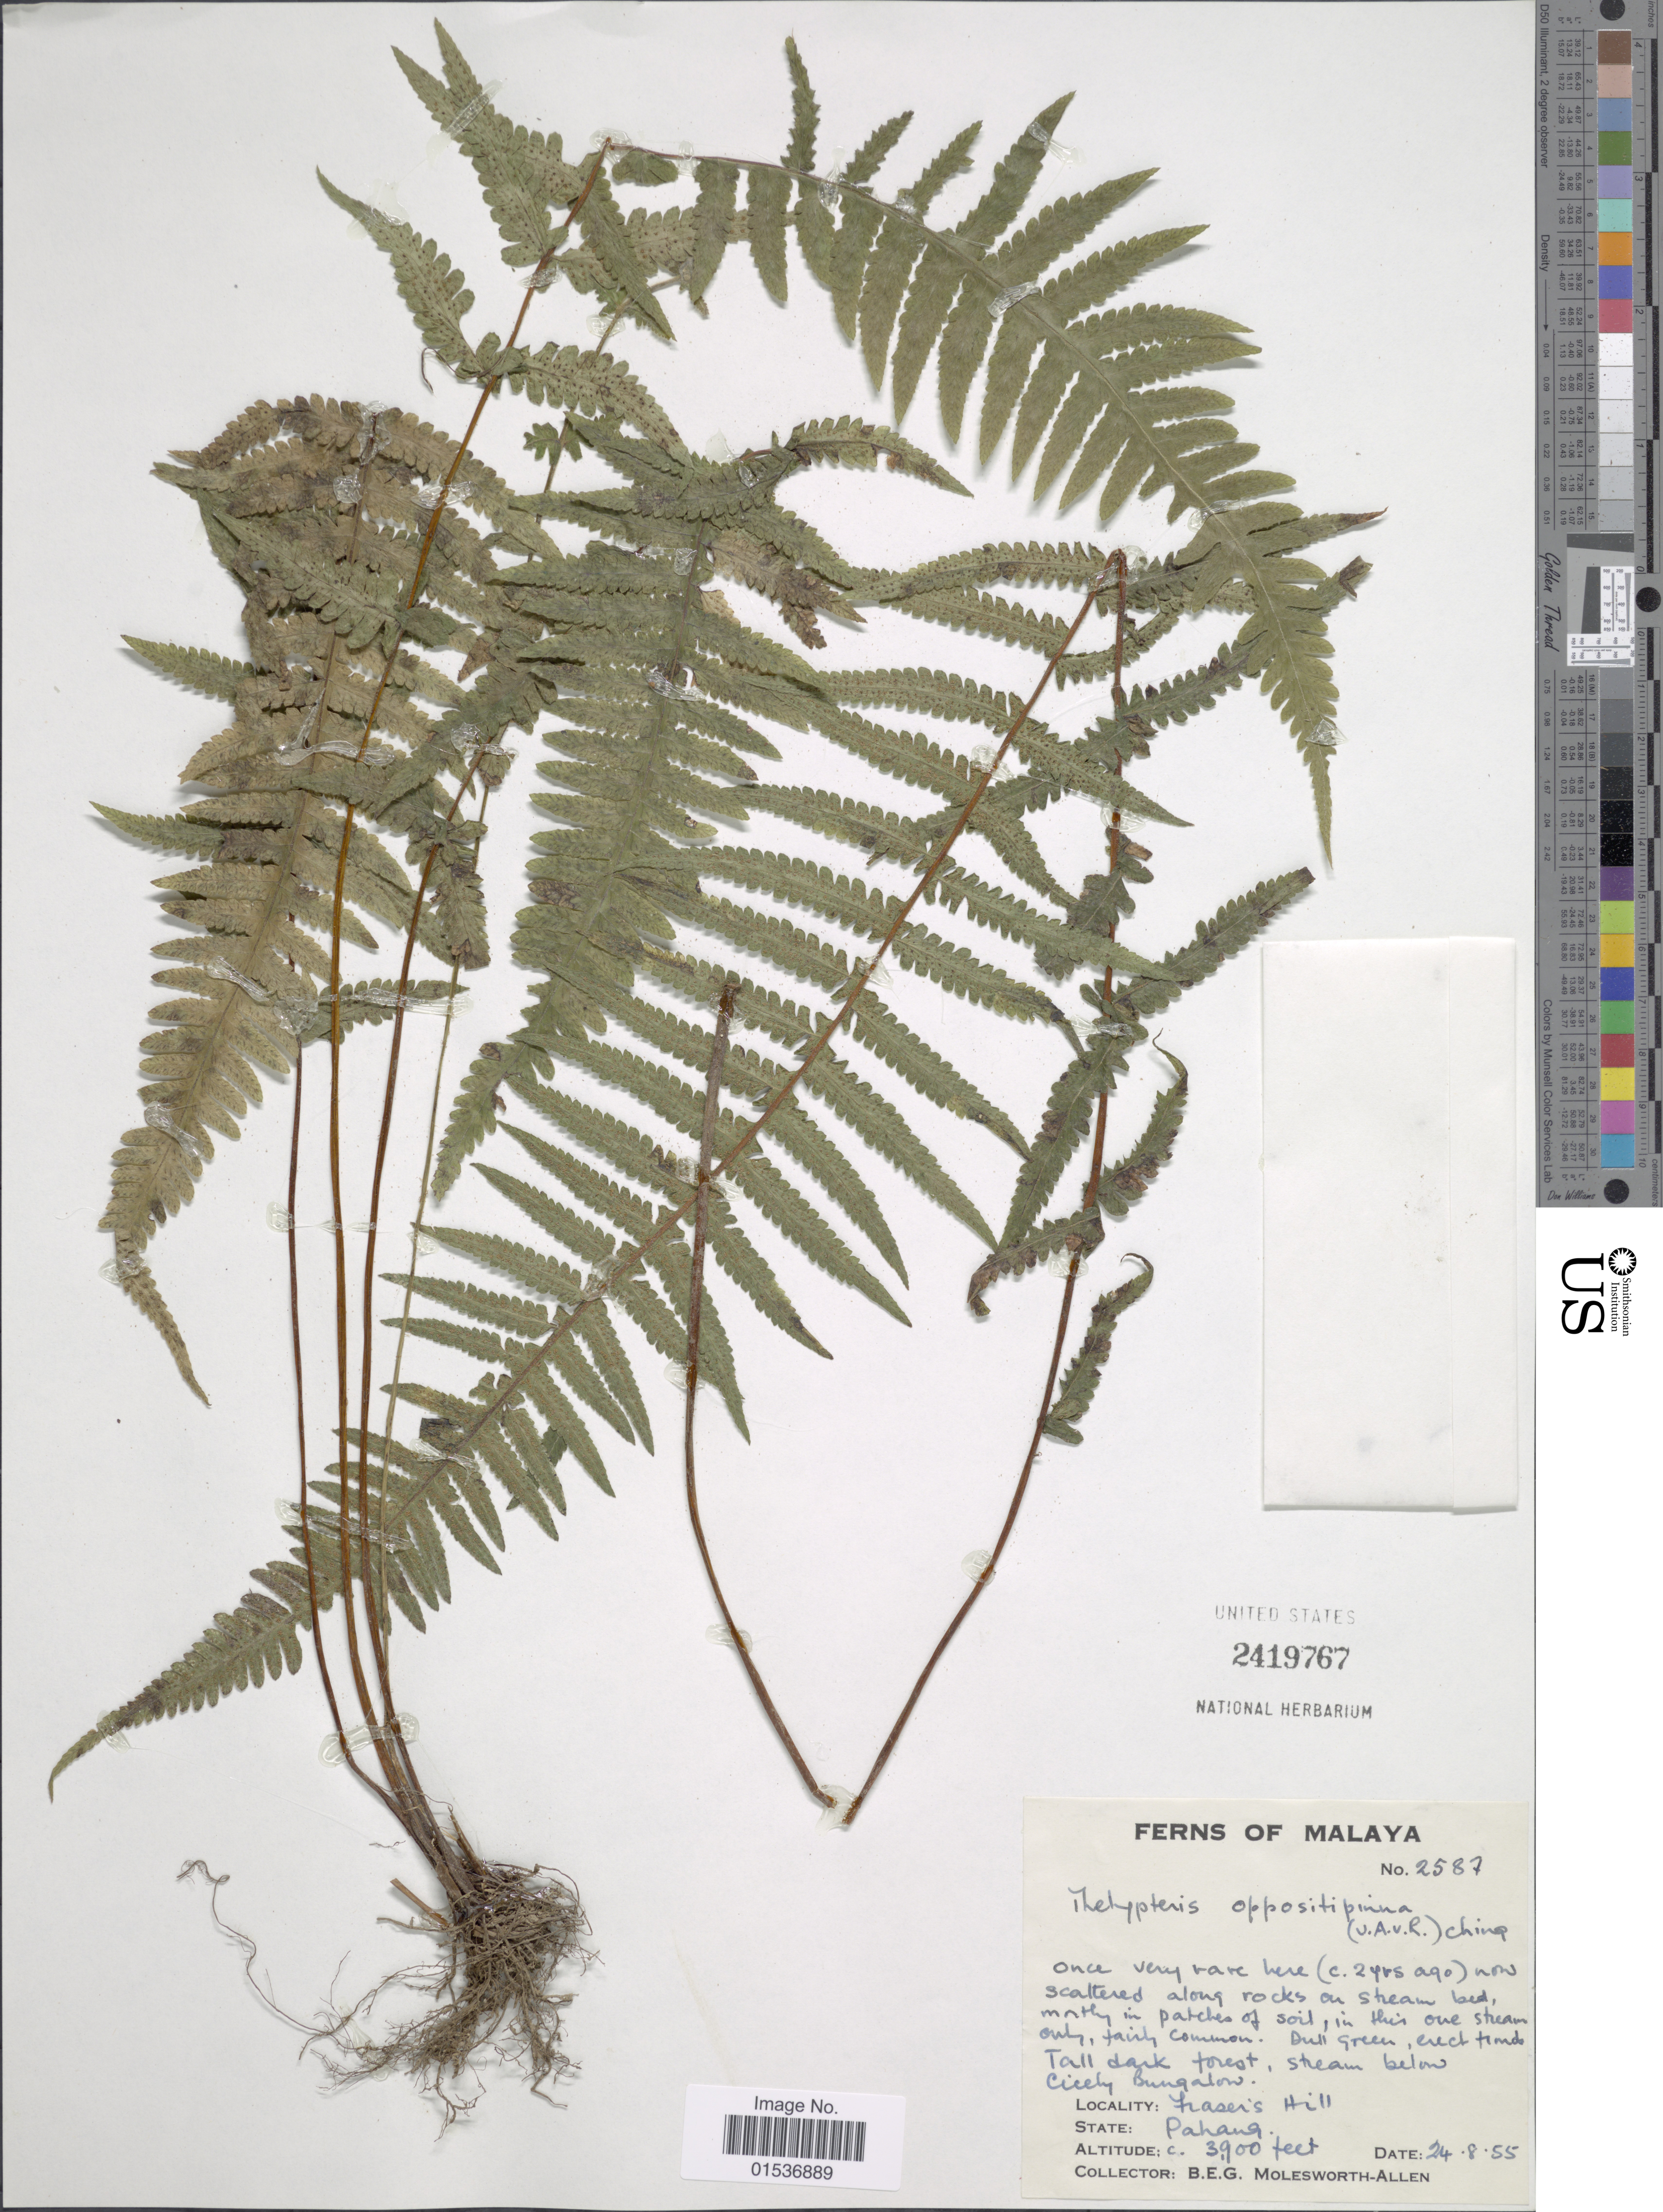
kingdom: Plantae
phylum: Tracheophyta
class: Polypodiopsida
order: Polypodiales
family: Thelypteridaceae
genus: Pseudophegopteris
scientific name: Pseudophegopteris oppositipinna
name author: (Alderw.) Ching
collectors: B. E. G. Molesworth-Allen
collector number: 2587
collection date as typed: Transcribed d/m/y: 24/8/55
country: Malaysia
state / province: Pahang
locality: Malaya, Fraser's Hill, Pahang.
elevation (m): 1189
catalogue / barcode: US 2419767